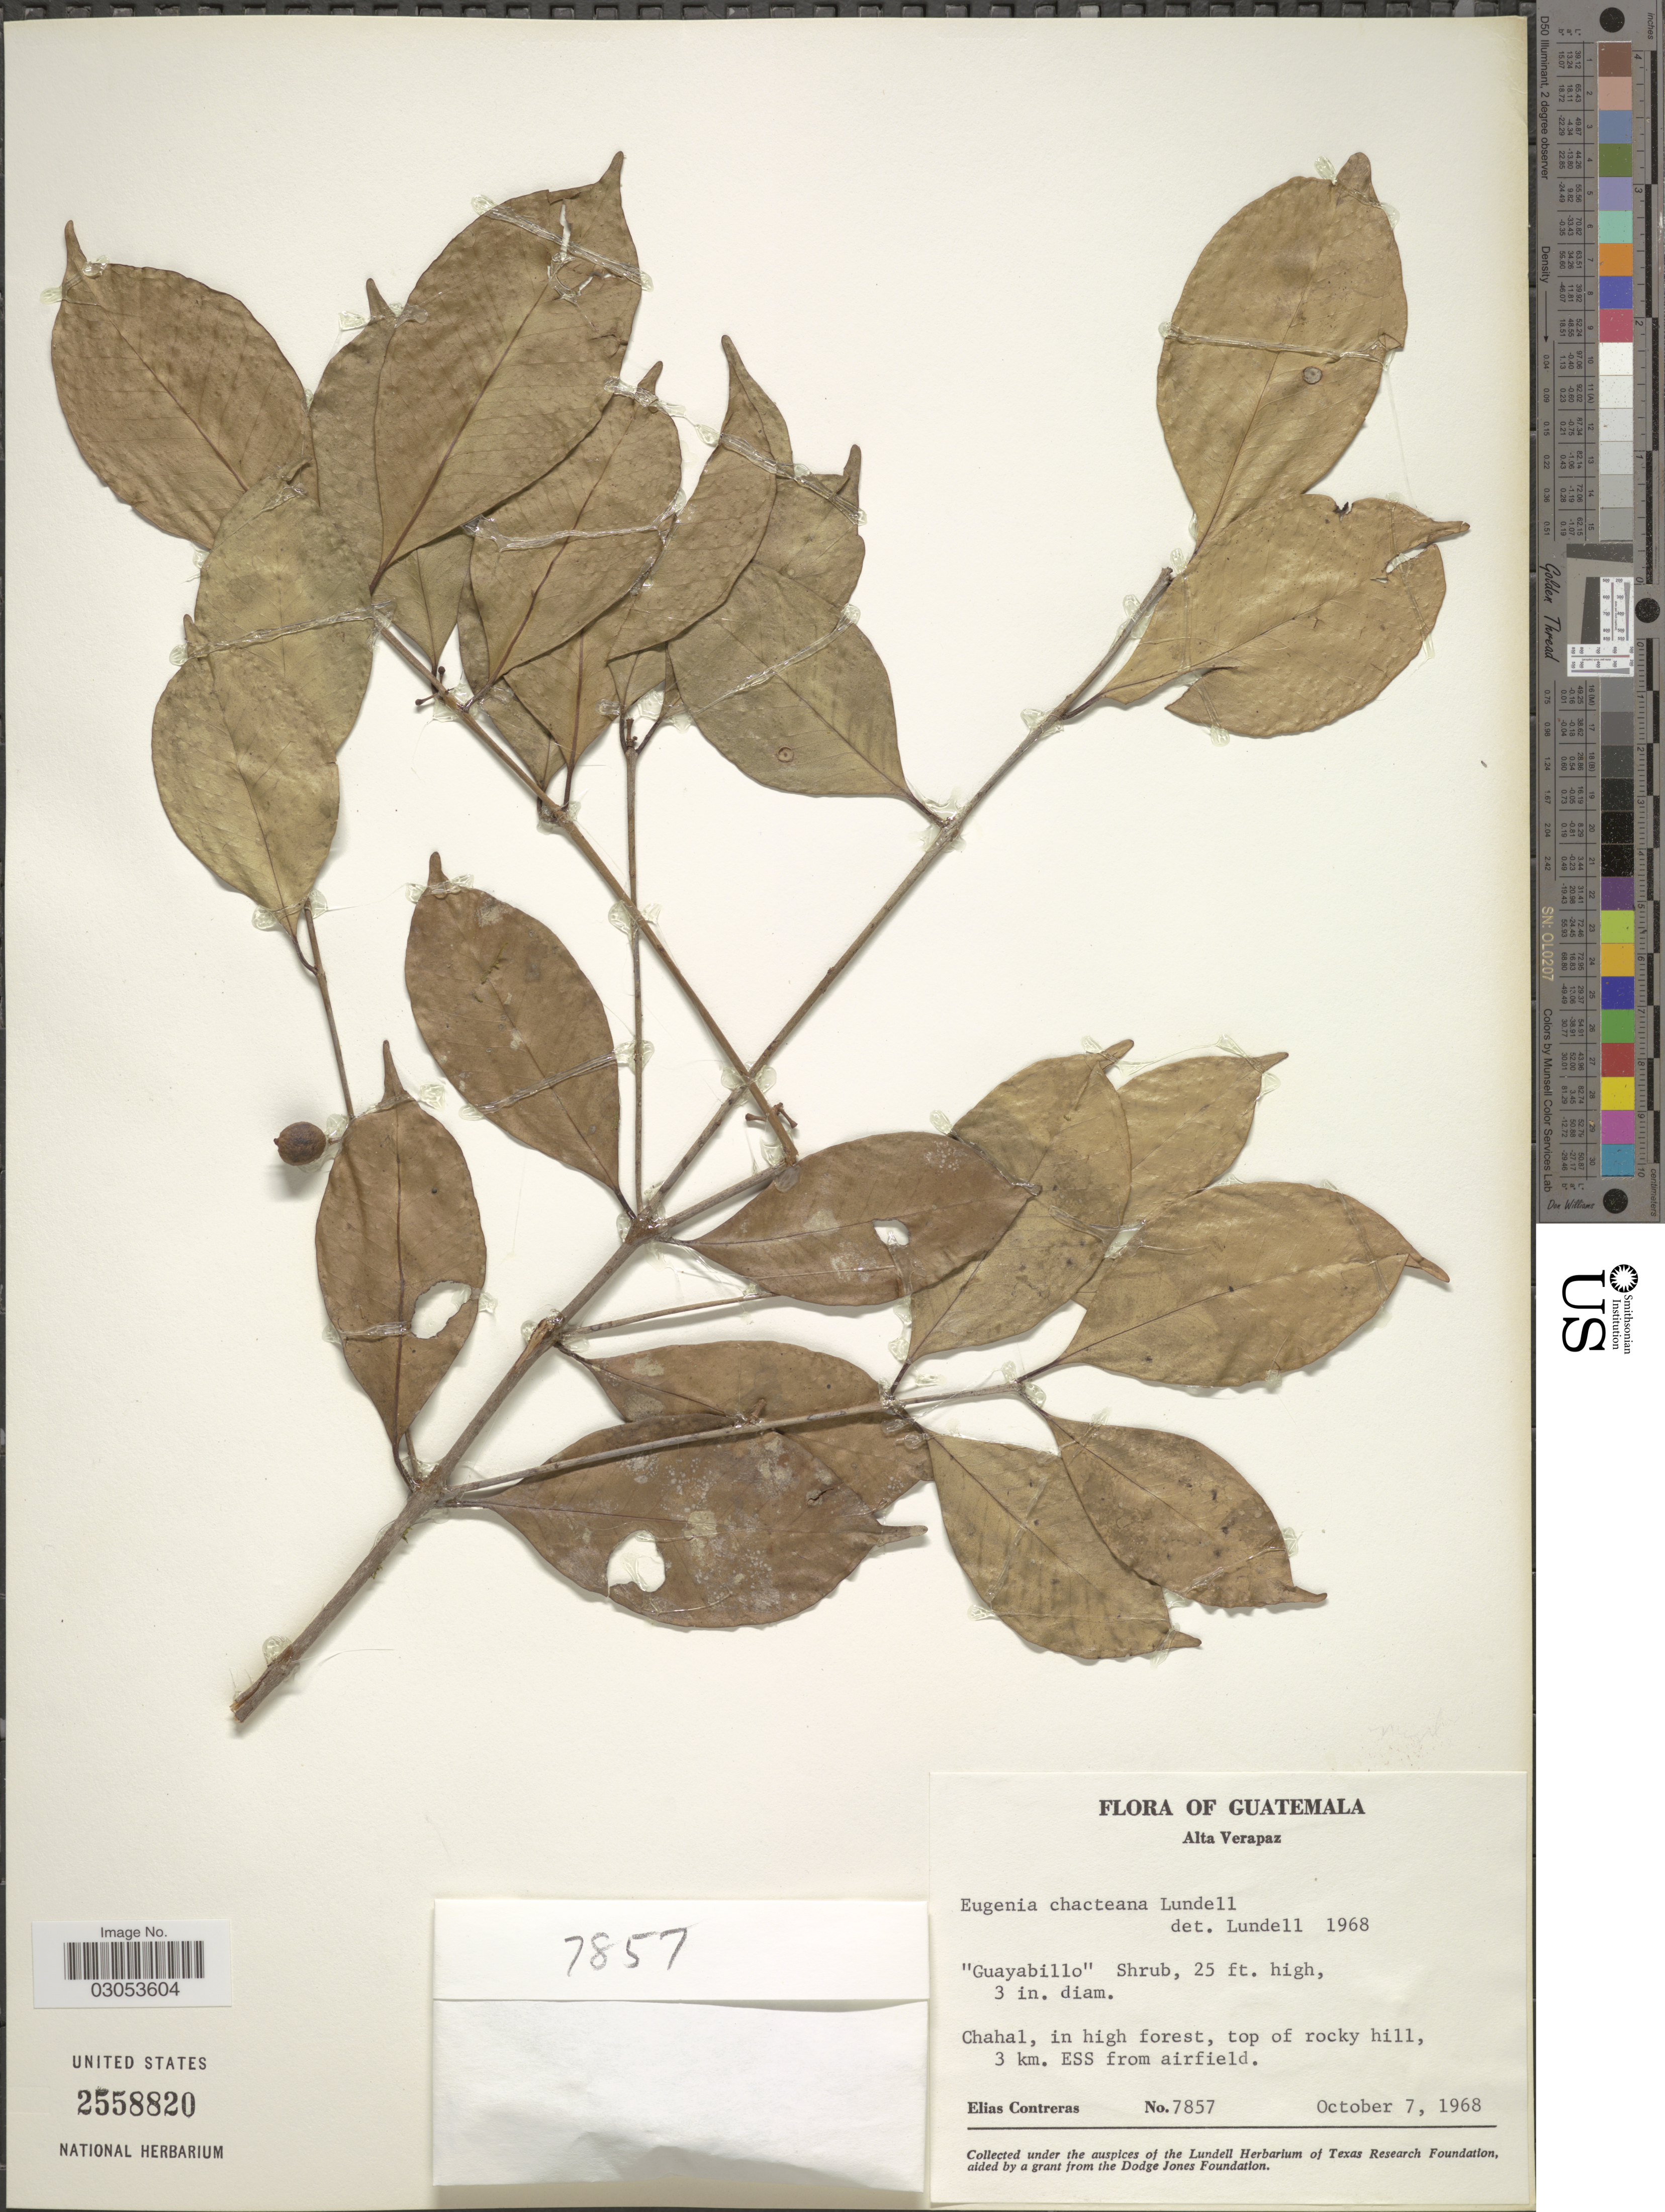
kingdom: Plantae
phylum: Tracheophyta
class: Magnoliopsida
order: Myrtales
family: Myrtaceae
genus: Eugenia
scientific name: Eugenia chacteana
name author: Lundell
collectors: E. Contreras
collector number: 7857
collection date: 1968-10-07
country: Guatemala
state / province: Alta Verapaz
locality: Chahal, in high forest, top of rocky hill, 3 km. ESS from airfield.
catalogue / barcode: US 2558820